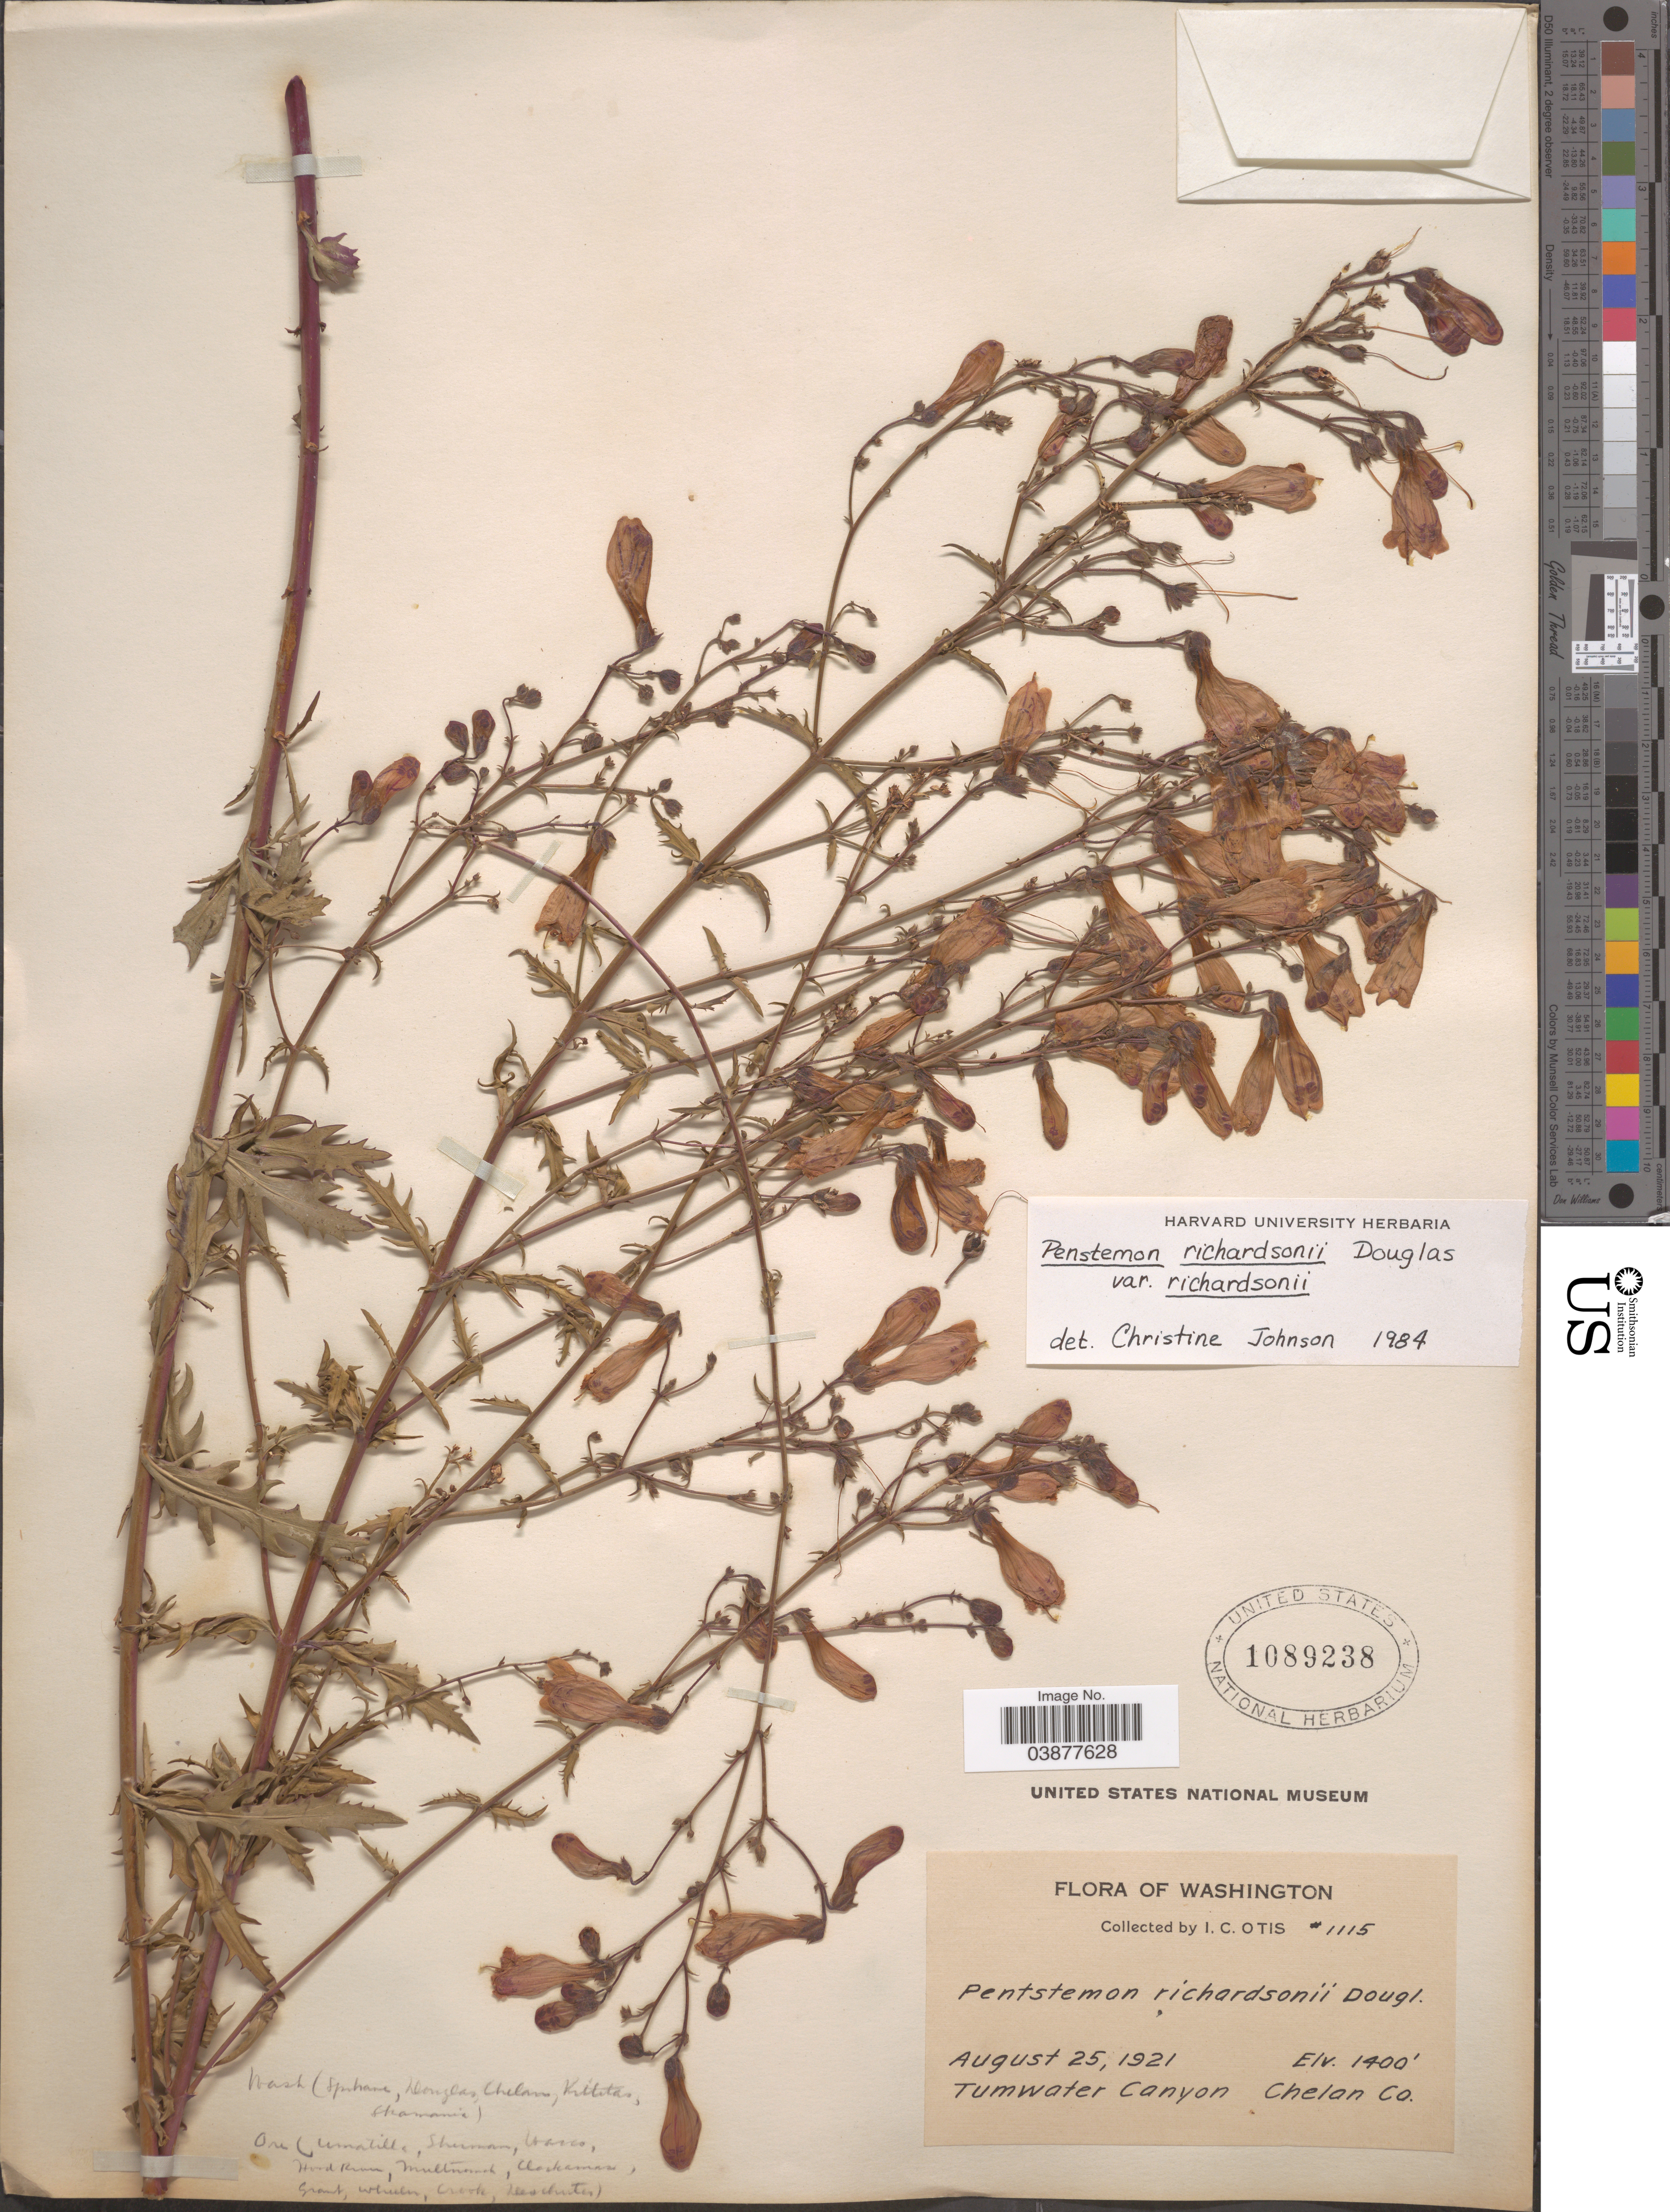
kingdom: Plantae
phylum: Tracheophyta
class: Magnoliopsida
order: Lamiales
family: Plantaginaceae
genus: Penstemon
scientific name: Penstemon richardsonii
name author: Douglas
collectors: I. C. Otis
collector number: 1115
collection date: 1921-08-25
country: United States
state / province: Washington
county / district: Chelan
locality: Tumwater Canyon. Chelan Co.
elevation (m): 427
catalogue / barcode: US 1089238